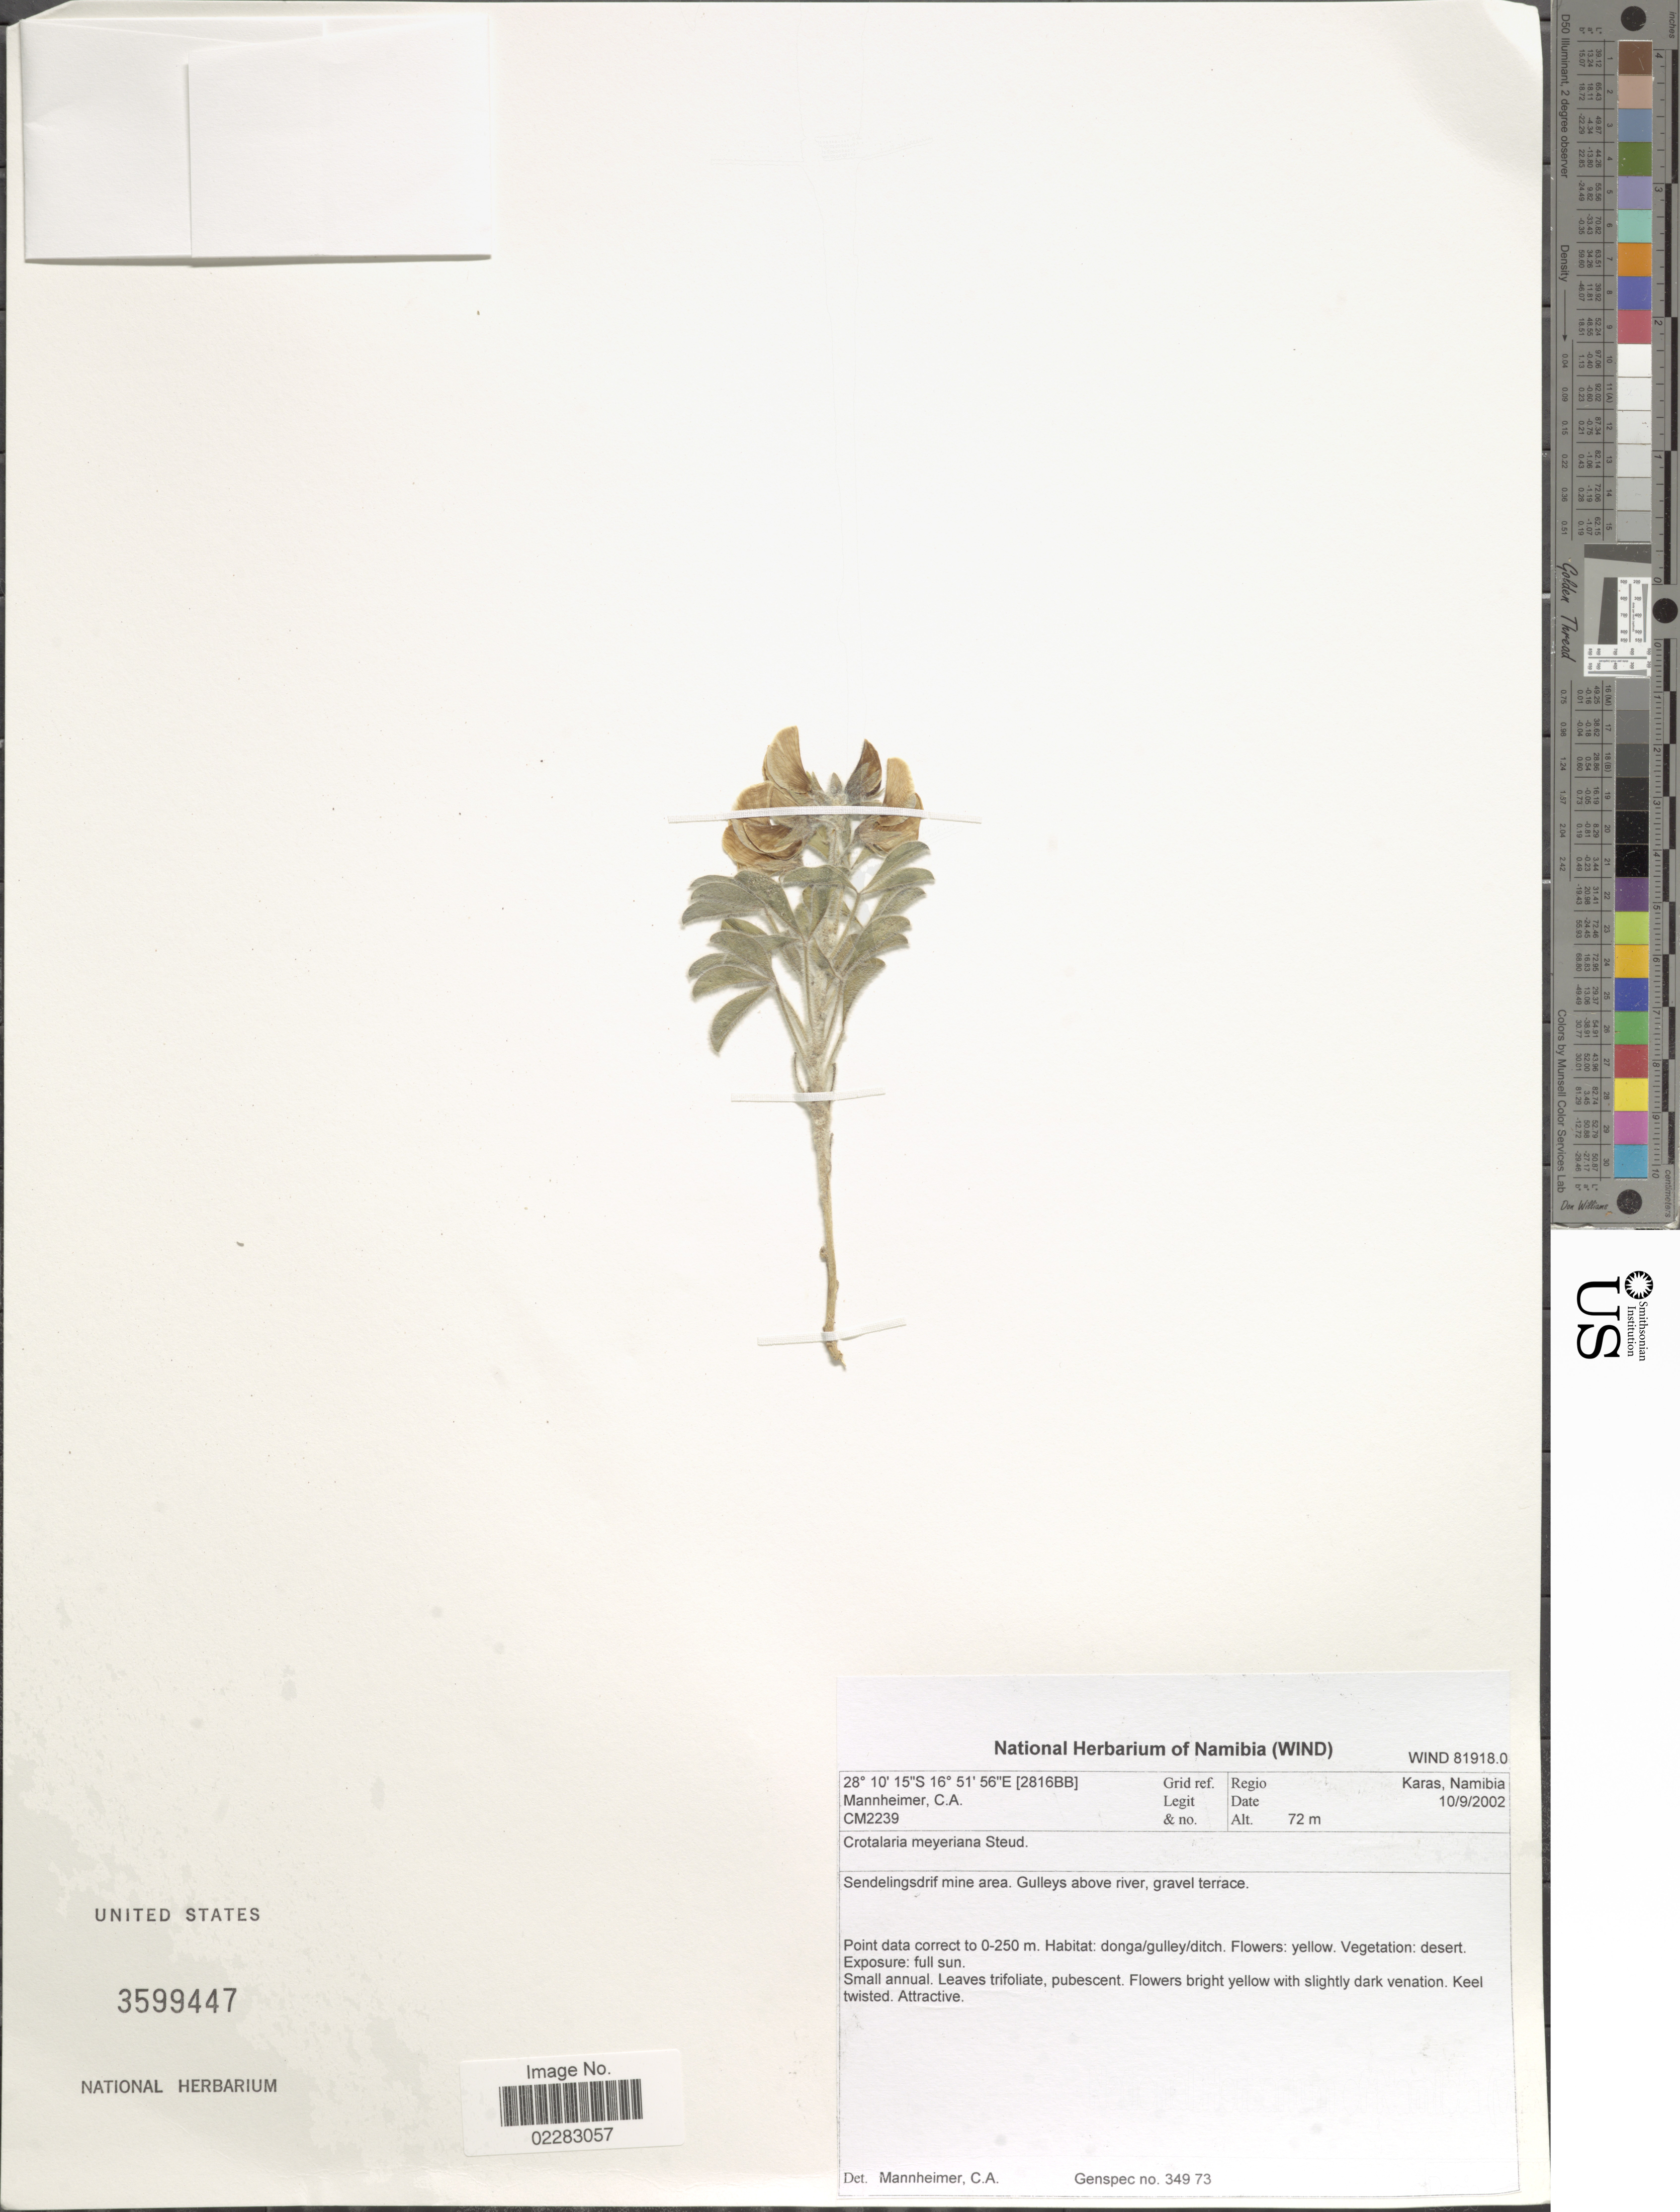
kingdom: Plantae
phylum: Tracheophyta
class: Magnoliopsida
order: Fabales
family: Fabaceae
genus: Crotalaria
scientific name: Crotalaria meyerana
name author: Steud.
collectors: C. A. Mannheimer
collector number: CM2239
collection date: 2002-09-10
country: Namibia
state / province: Karas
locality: Sendelingsdrif mine area, Gulleys above river, gravel terrace.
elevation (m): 72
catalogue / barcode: US 3599447